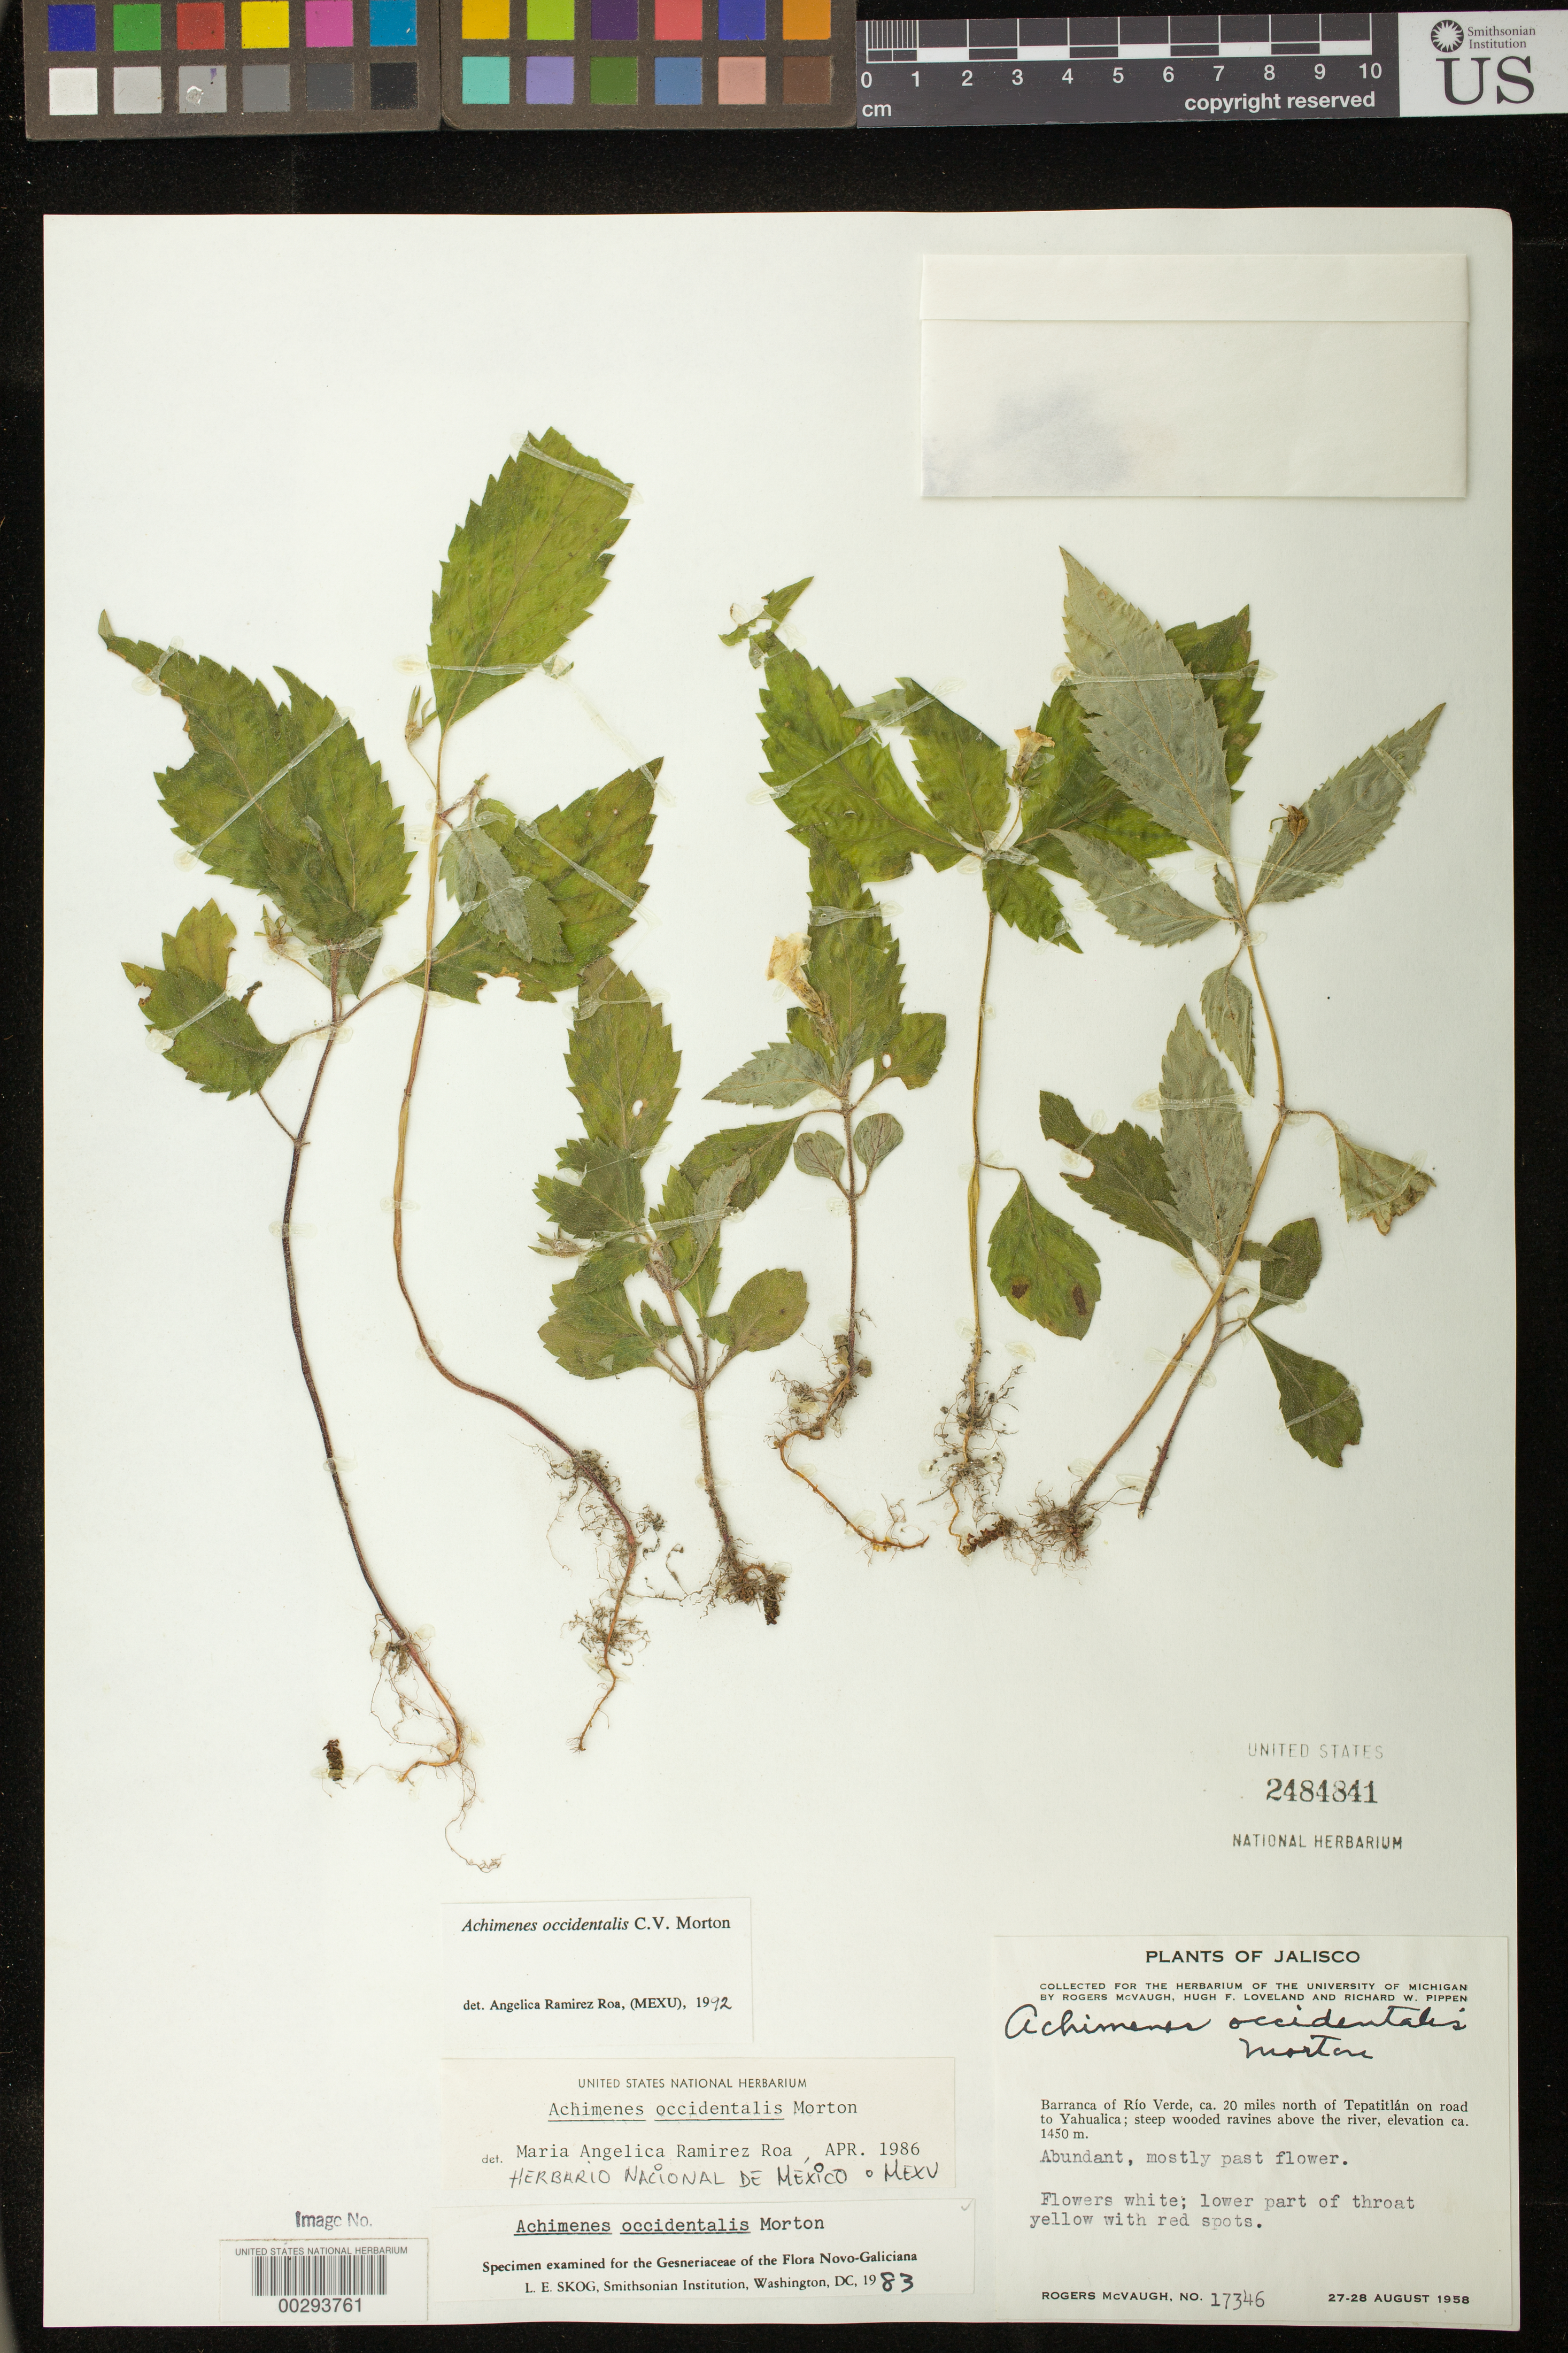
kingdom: Plantae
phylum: Tracheophyta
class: Magnoliopsida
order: Lamiales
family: Gesneriaceae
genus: Achimenes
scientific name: Achimenes occidentalis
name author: C.V. Morton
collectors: R. McVaugh, H. Loveland & R. W. Pippen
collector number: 17346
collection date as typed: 27-28 Aug 1958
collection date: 1958-08-27/1958-08-28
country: Mexico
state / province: Jalisco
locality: Barranca of Rio Verde, ca 20 mi N of Tepatitlan on road to Yahualica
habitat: Steep wooded ravines above the river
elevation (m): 1450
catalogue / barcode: US 2484841